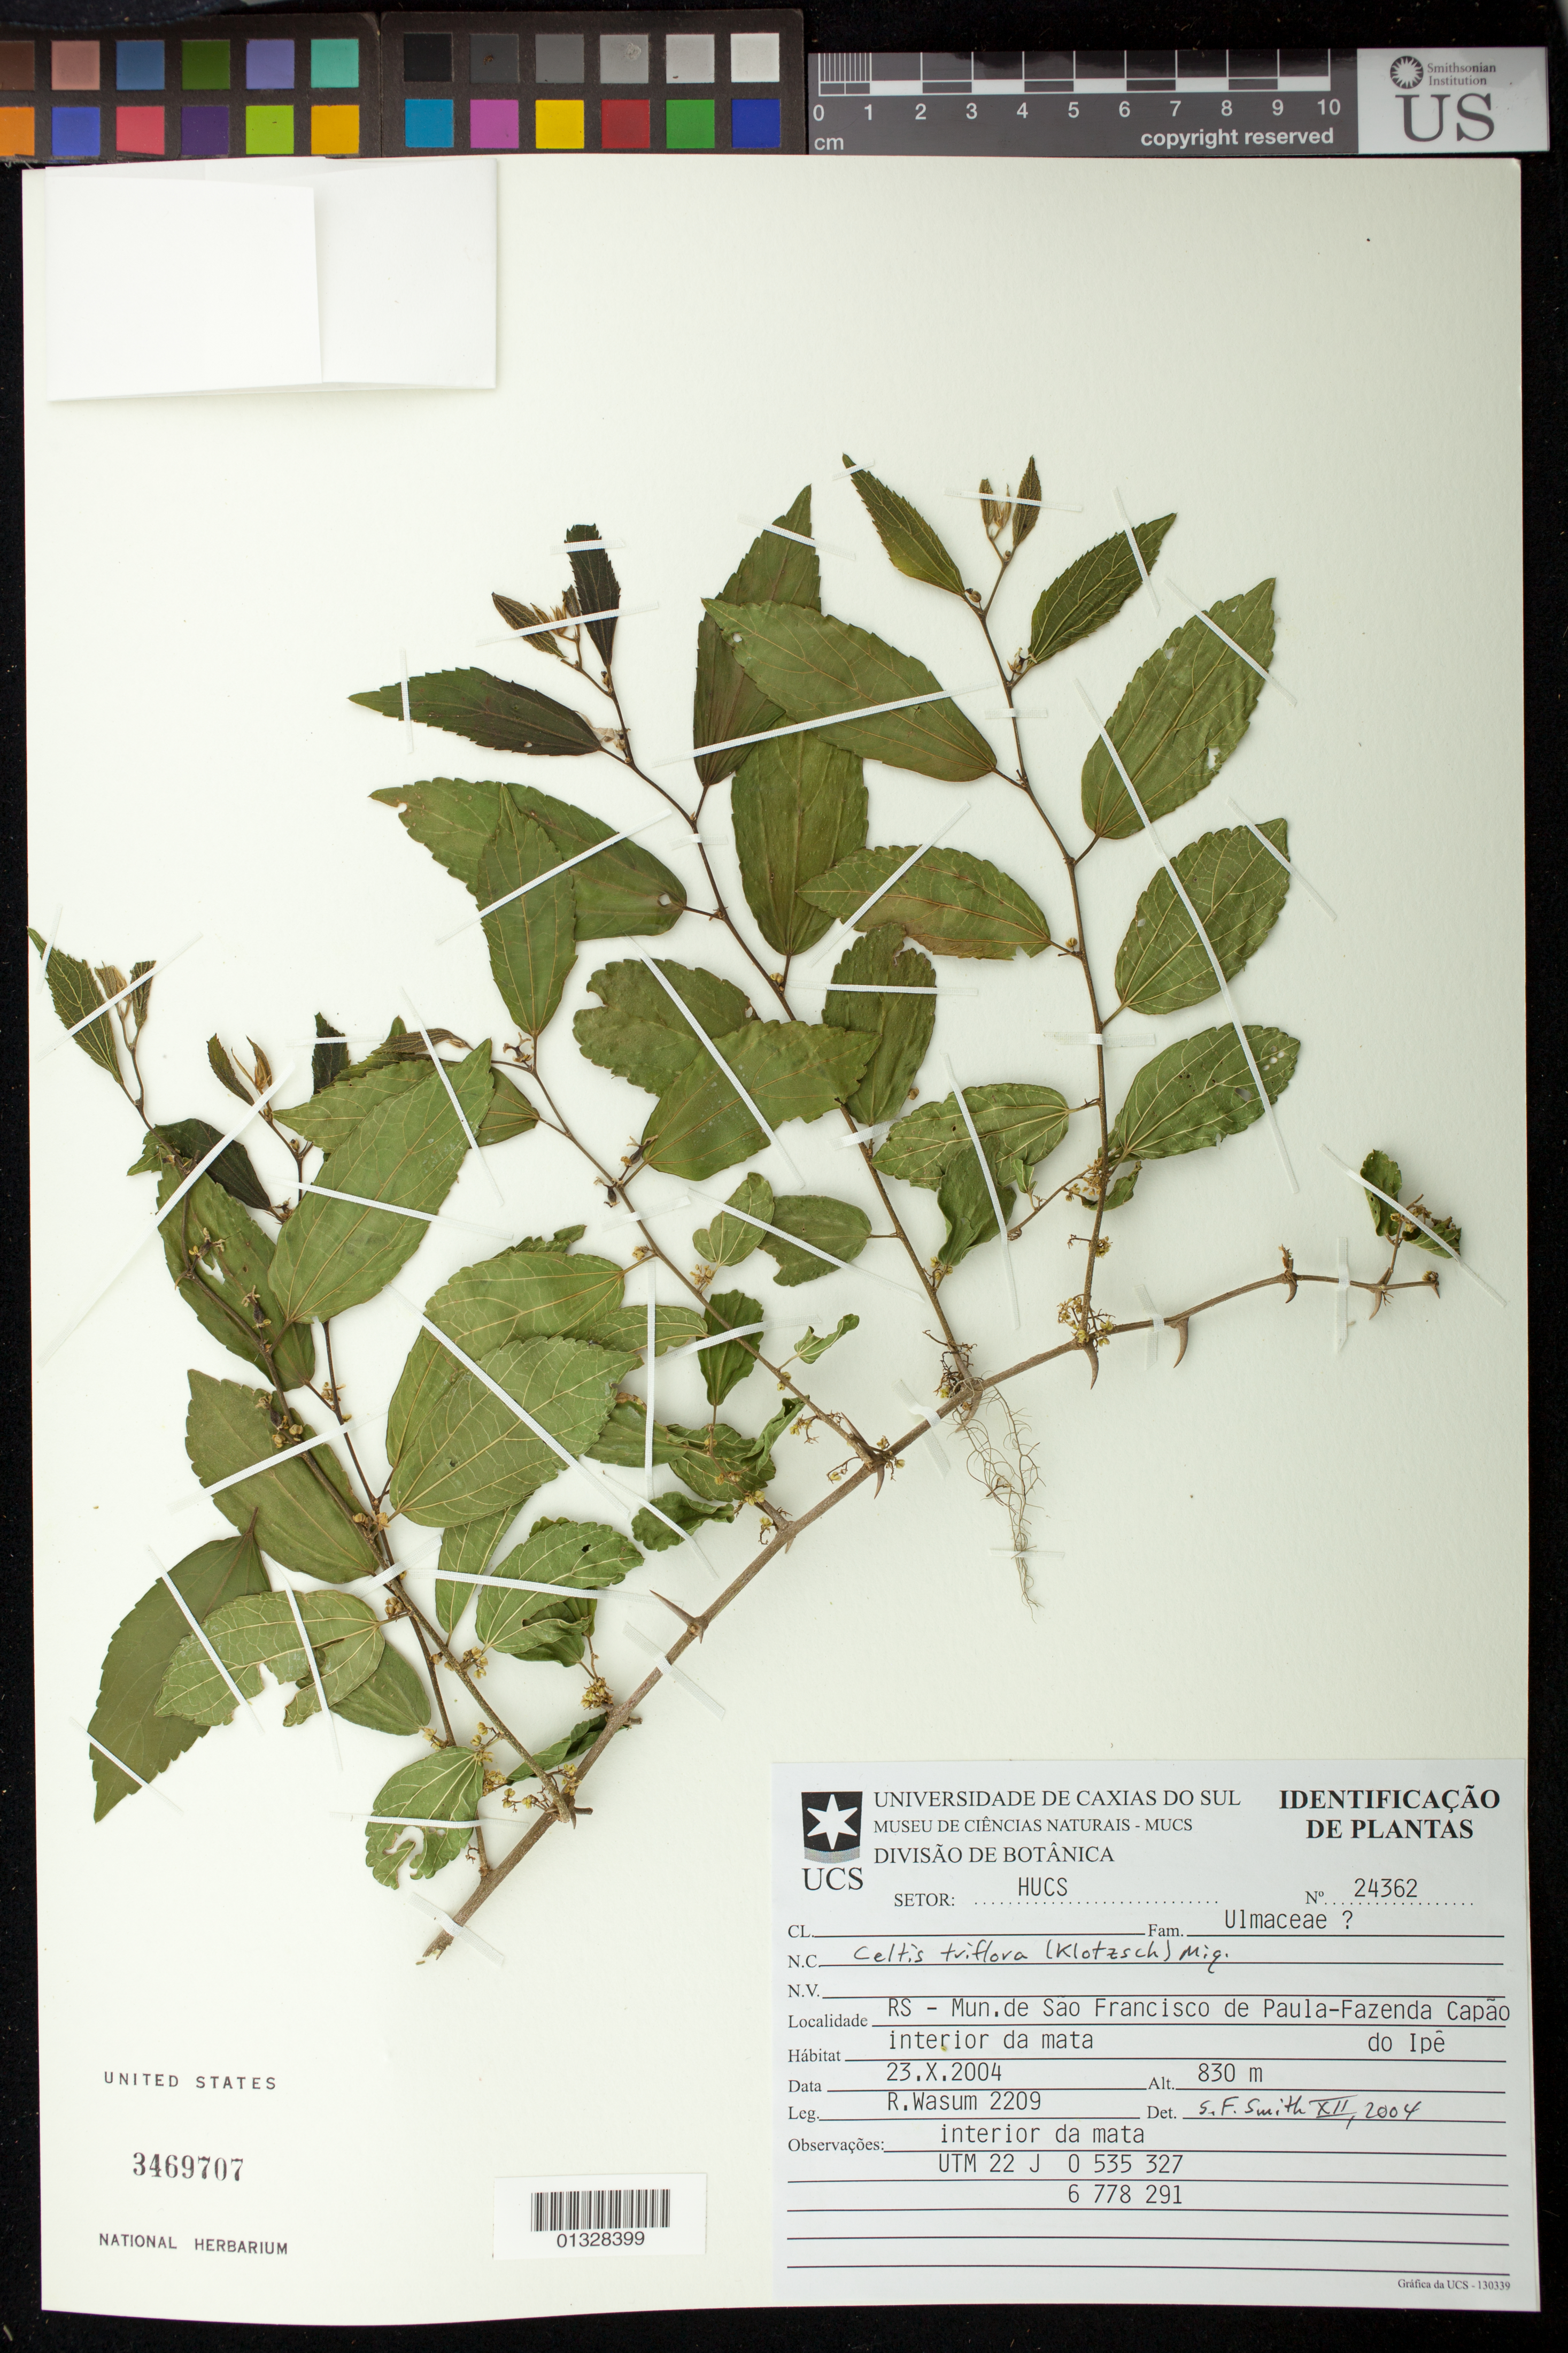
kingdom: Plantae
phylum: Tracheophyta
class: Magnoliopsida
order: Rosales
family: Cannabaceae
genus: Celtis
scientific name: Celtis triflora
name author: (Klotzsch) Ruiz ex Miq.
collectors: R. Wasum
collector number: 2209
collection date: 2004-10-23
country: Brazil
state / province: Rio Grande do Sul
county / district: São Francisco de Paula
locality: Fazenda Capão do Ipê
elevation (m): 830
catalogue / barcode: US 3469707